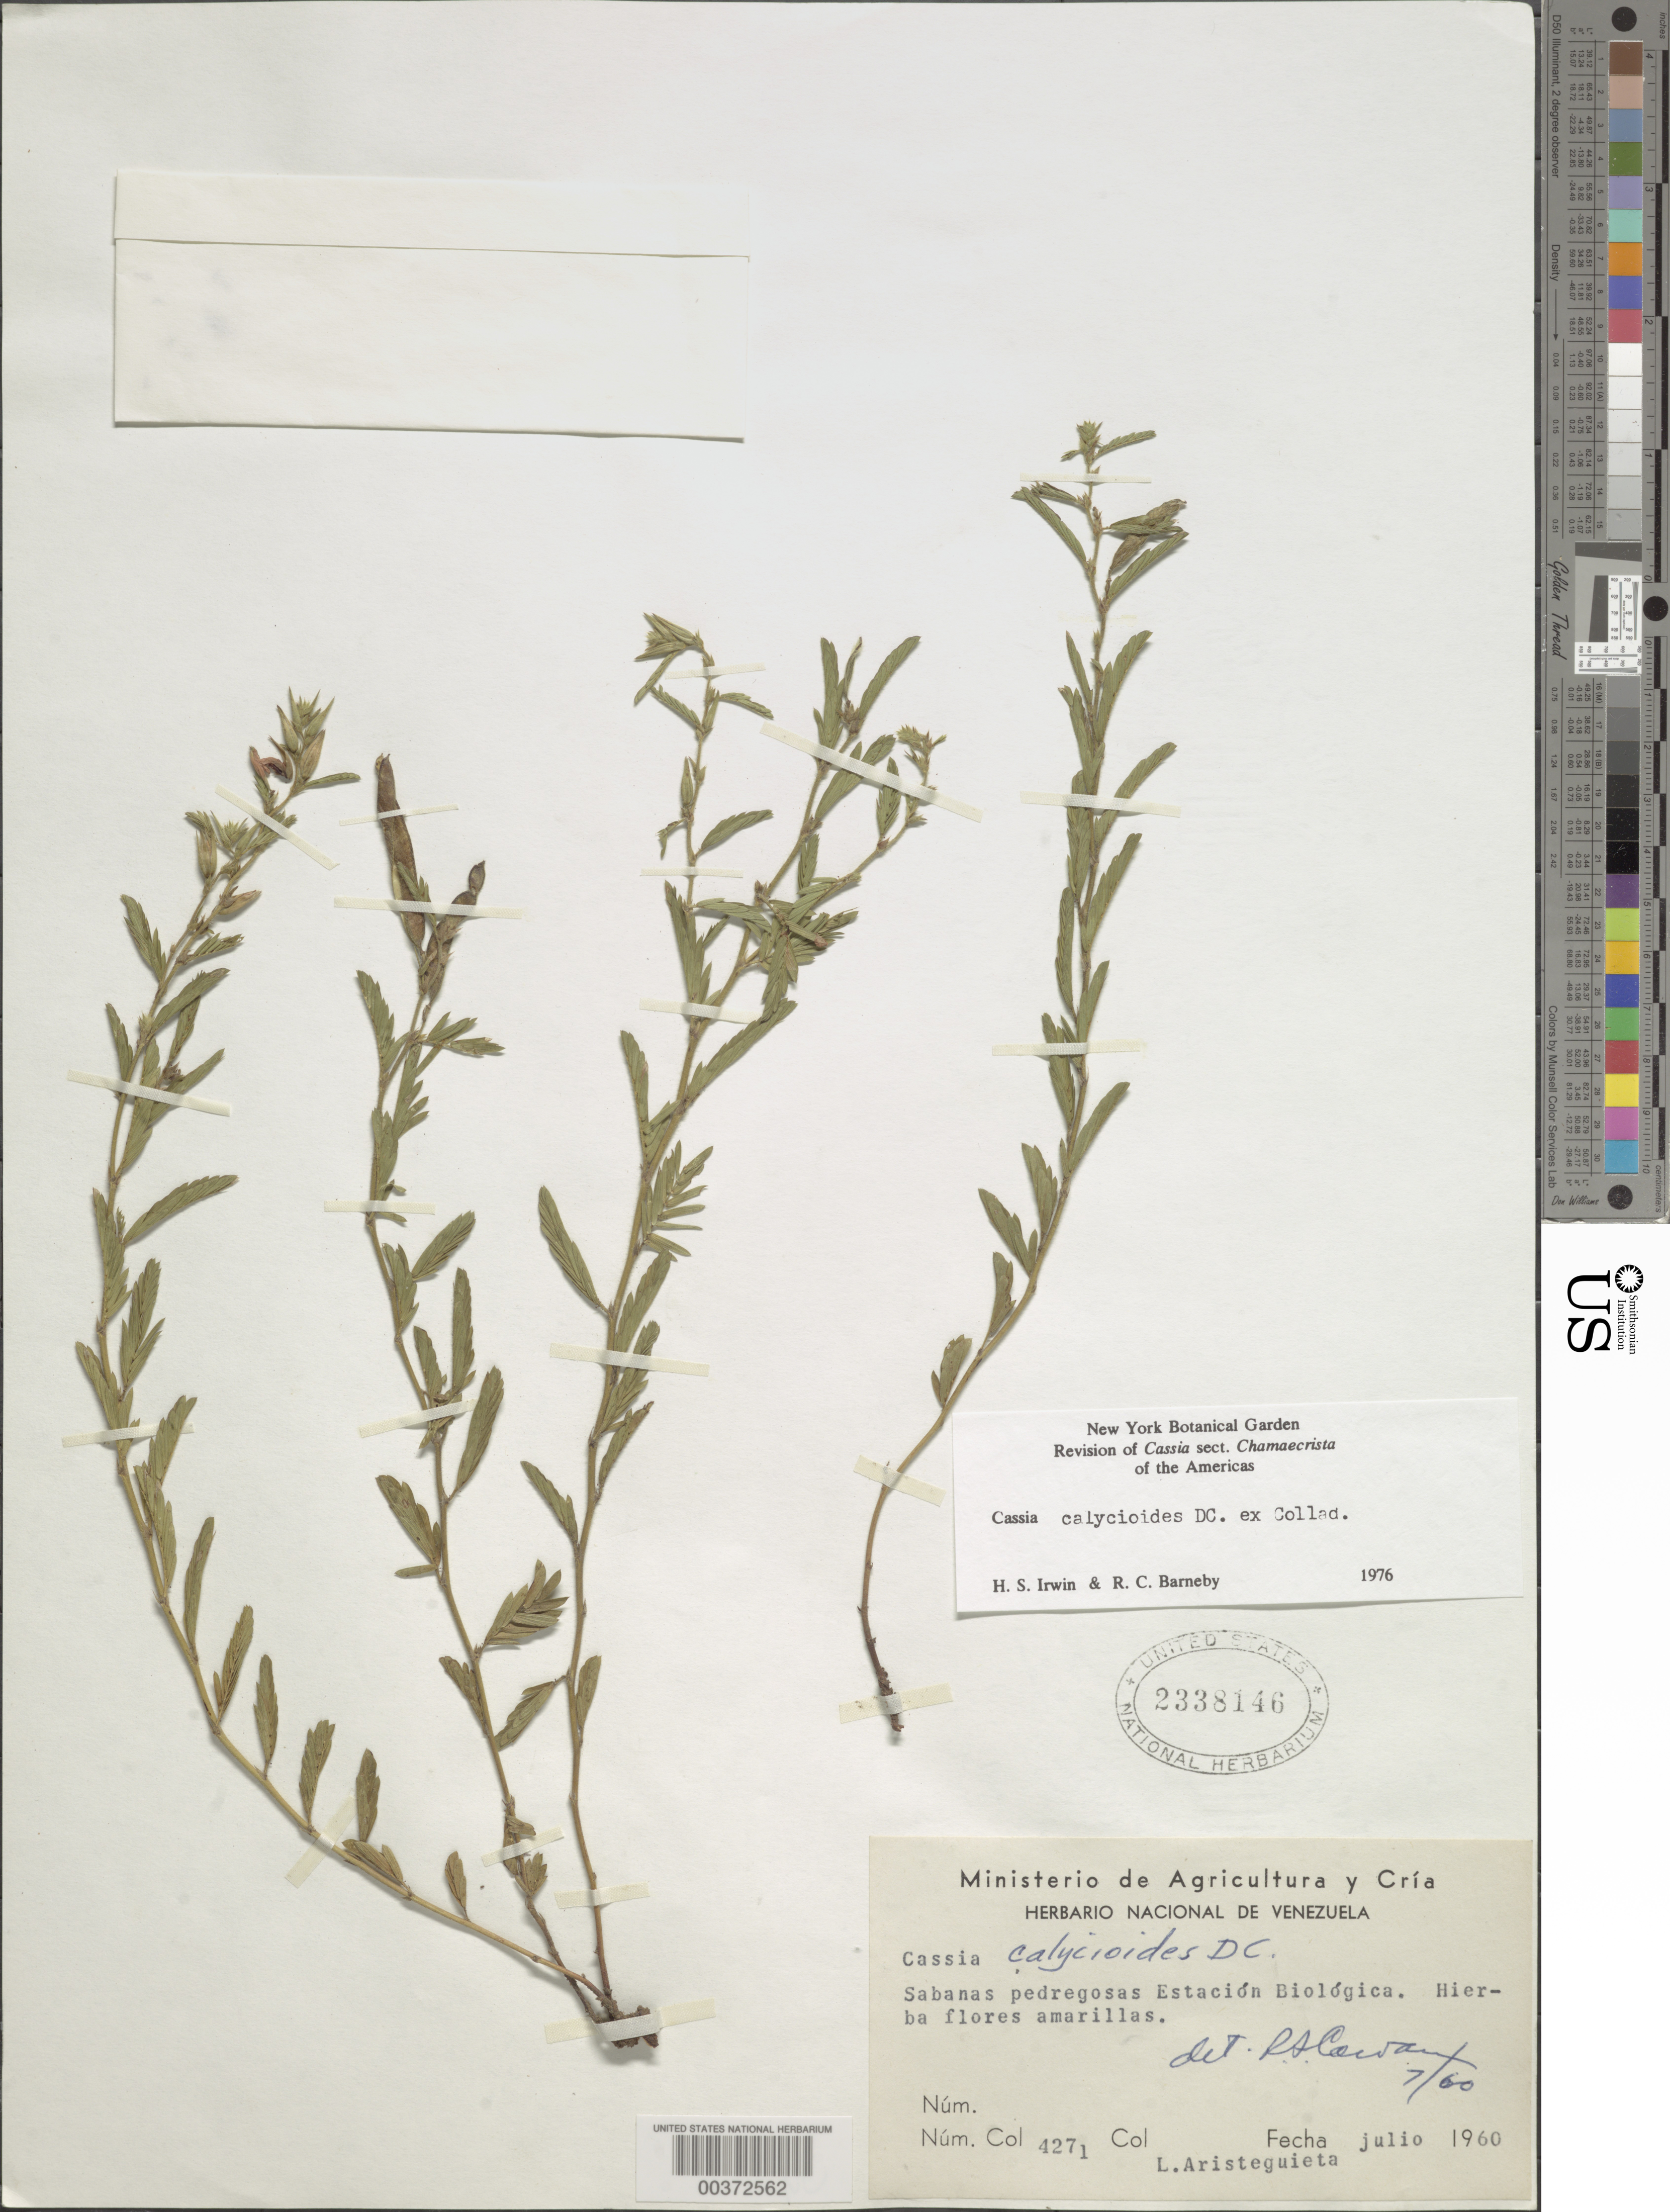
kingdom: Plantae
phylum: Tracheophyta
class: Magnoliopsida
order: Fabales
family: Fabaceae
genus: Chamaecrista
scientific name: Chamaecrista calycioides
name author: (Collad.) Greene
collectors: L. Aristeguieta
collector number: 4271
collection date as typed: Jul 1960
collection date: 1960-07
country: Venezuela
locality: Estacion biologica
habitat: Sabanas pedregosas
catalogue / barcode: US 2338146